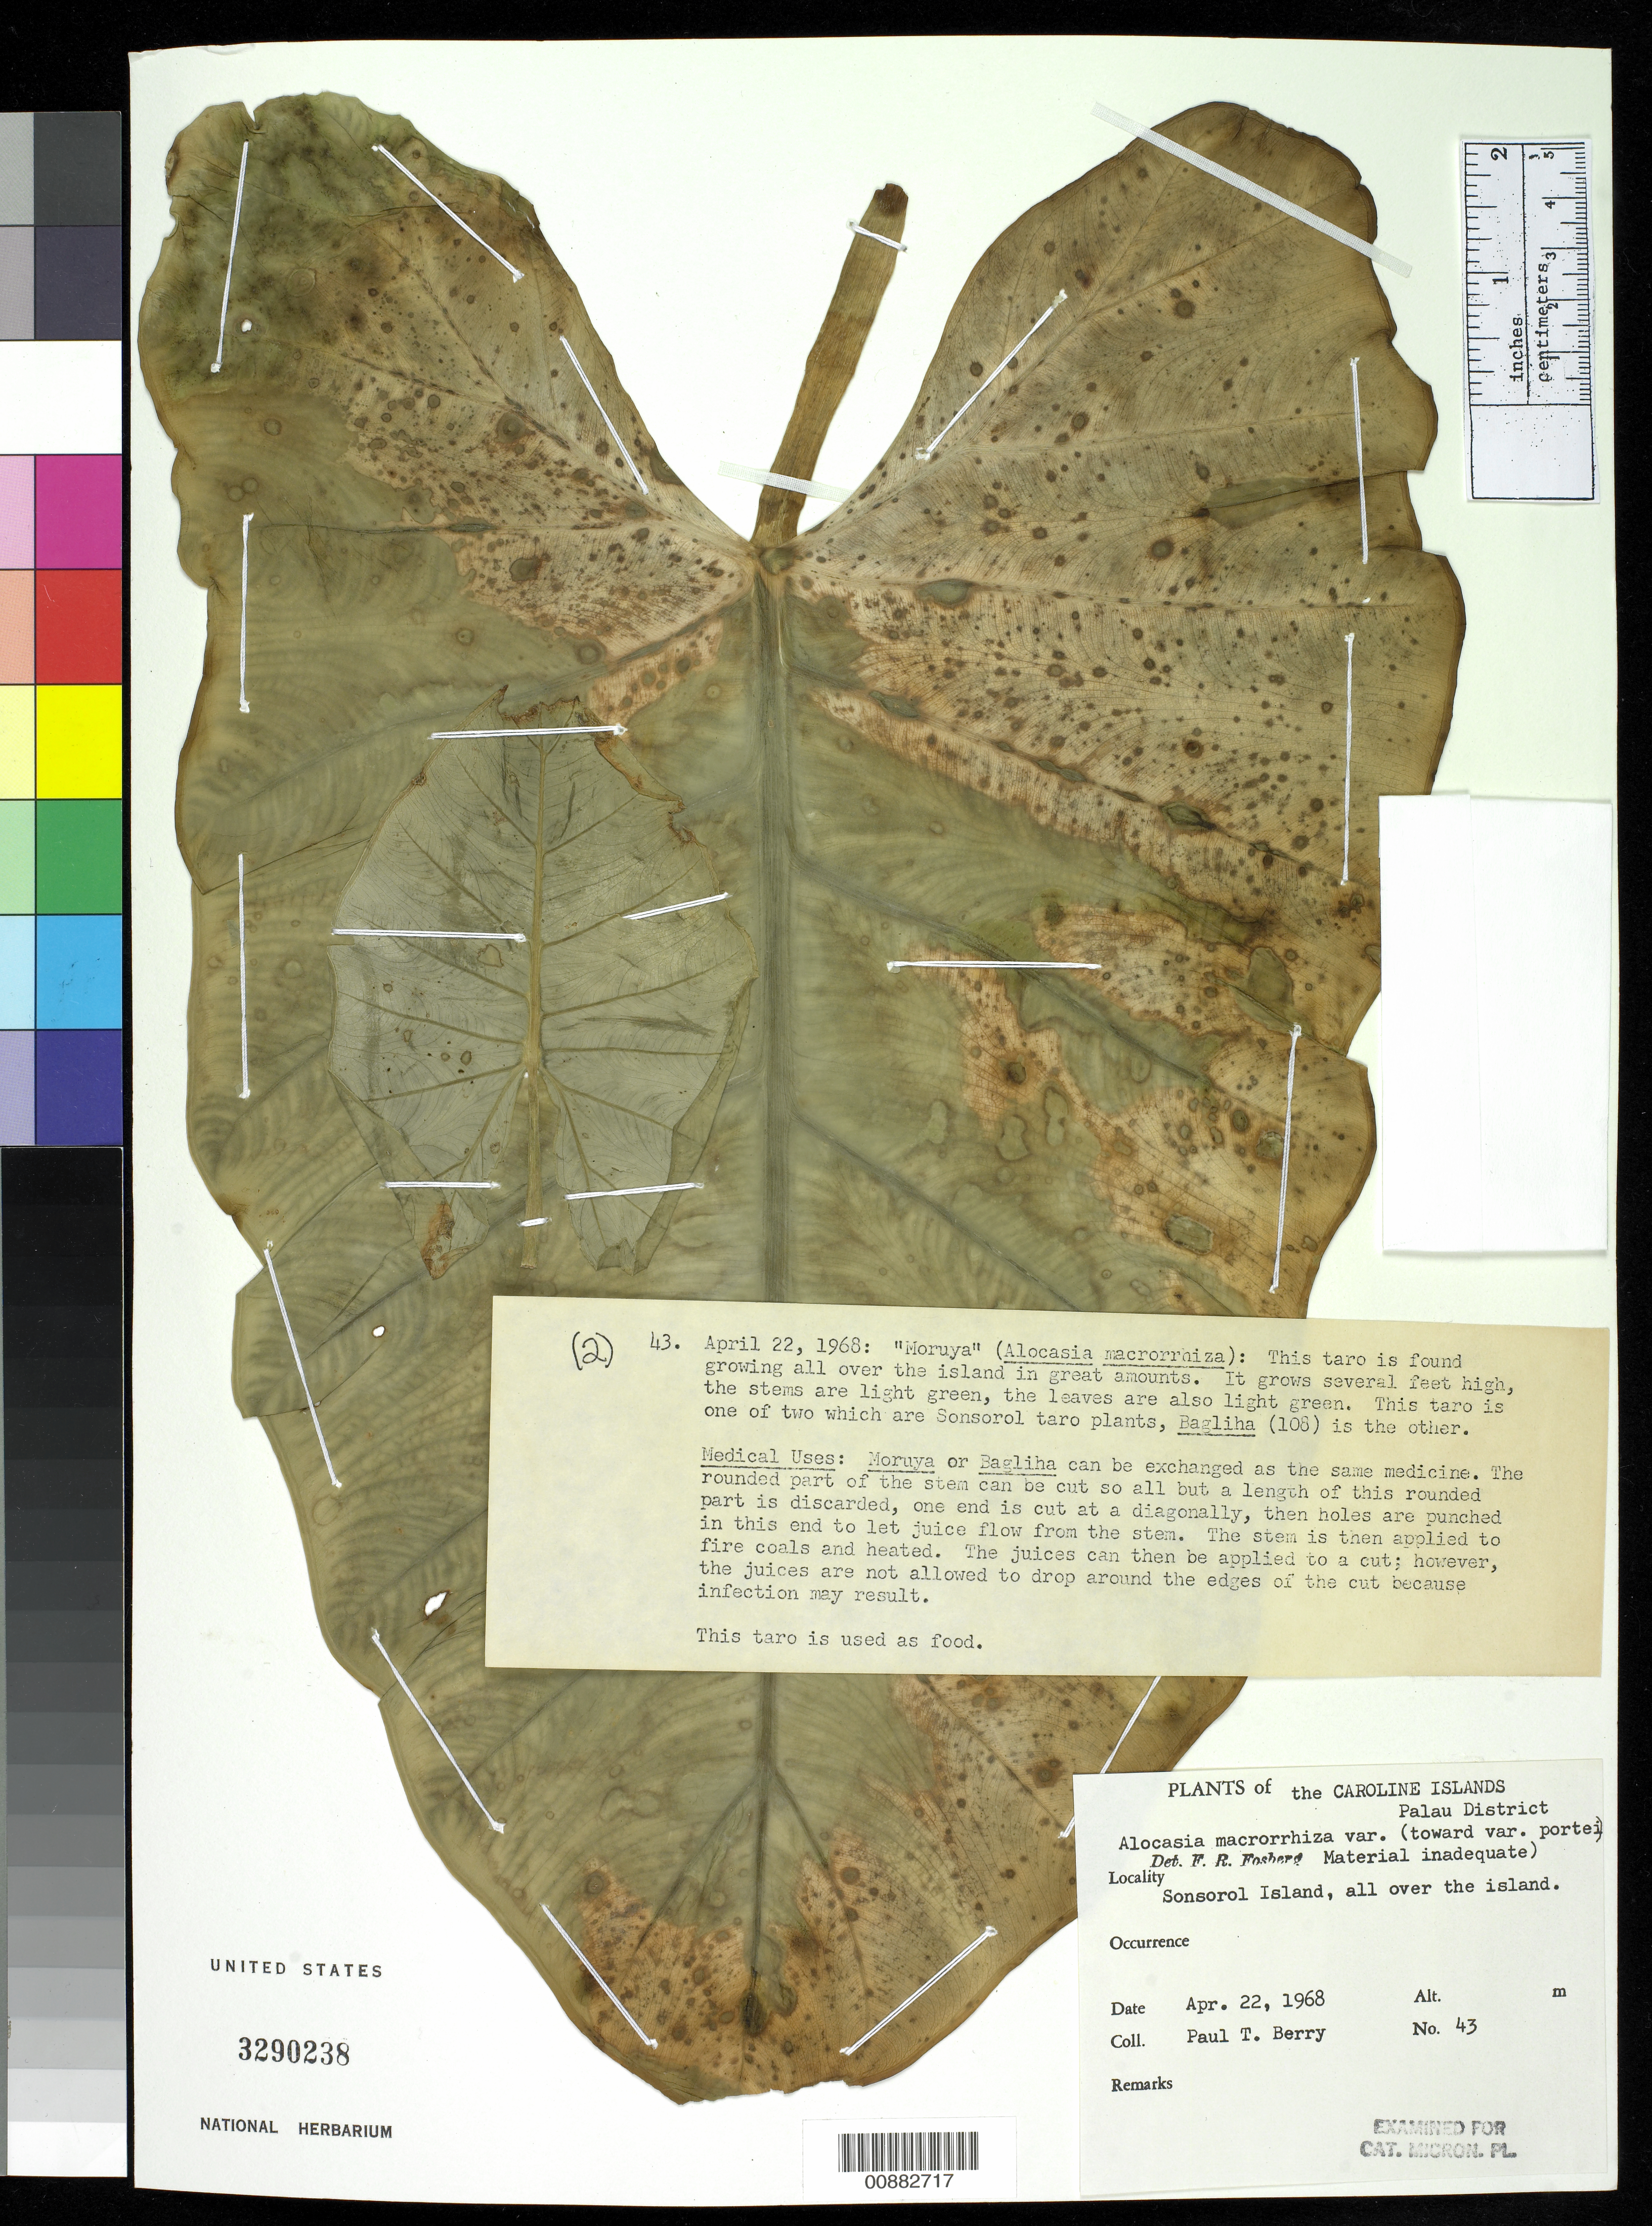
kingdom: Plantae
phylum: Tracheophyta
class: Liliopsida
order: Alismatales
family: Araceae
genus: Alocasia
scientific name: Alocasia macrorrhizos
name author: (L.) G. Don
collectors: P. T. Berry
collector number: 43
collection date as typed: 22 Apr 1968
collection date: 1968-04-22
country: Palau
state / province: Sonsorol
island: Sonsorol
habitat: all over island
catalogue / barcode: US 3290238